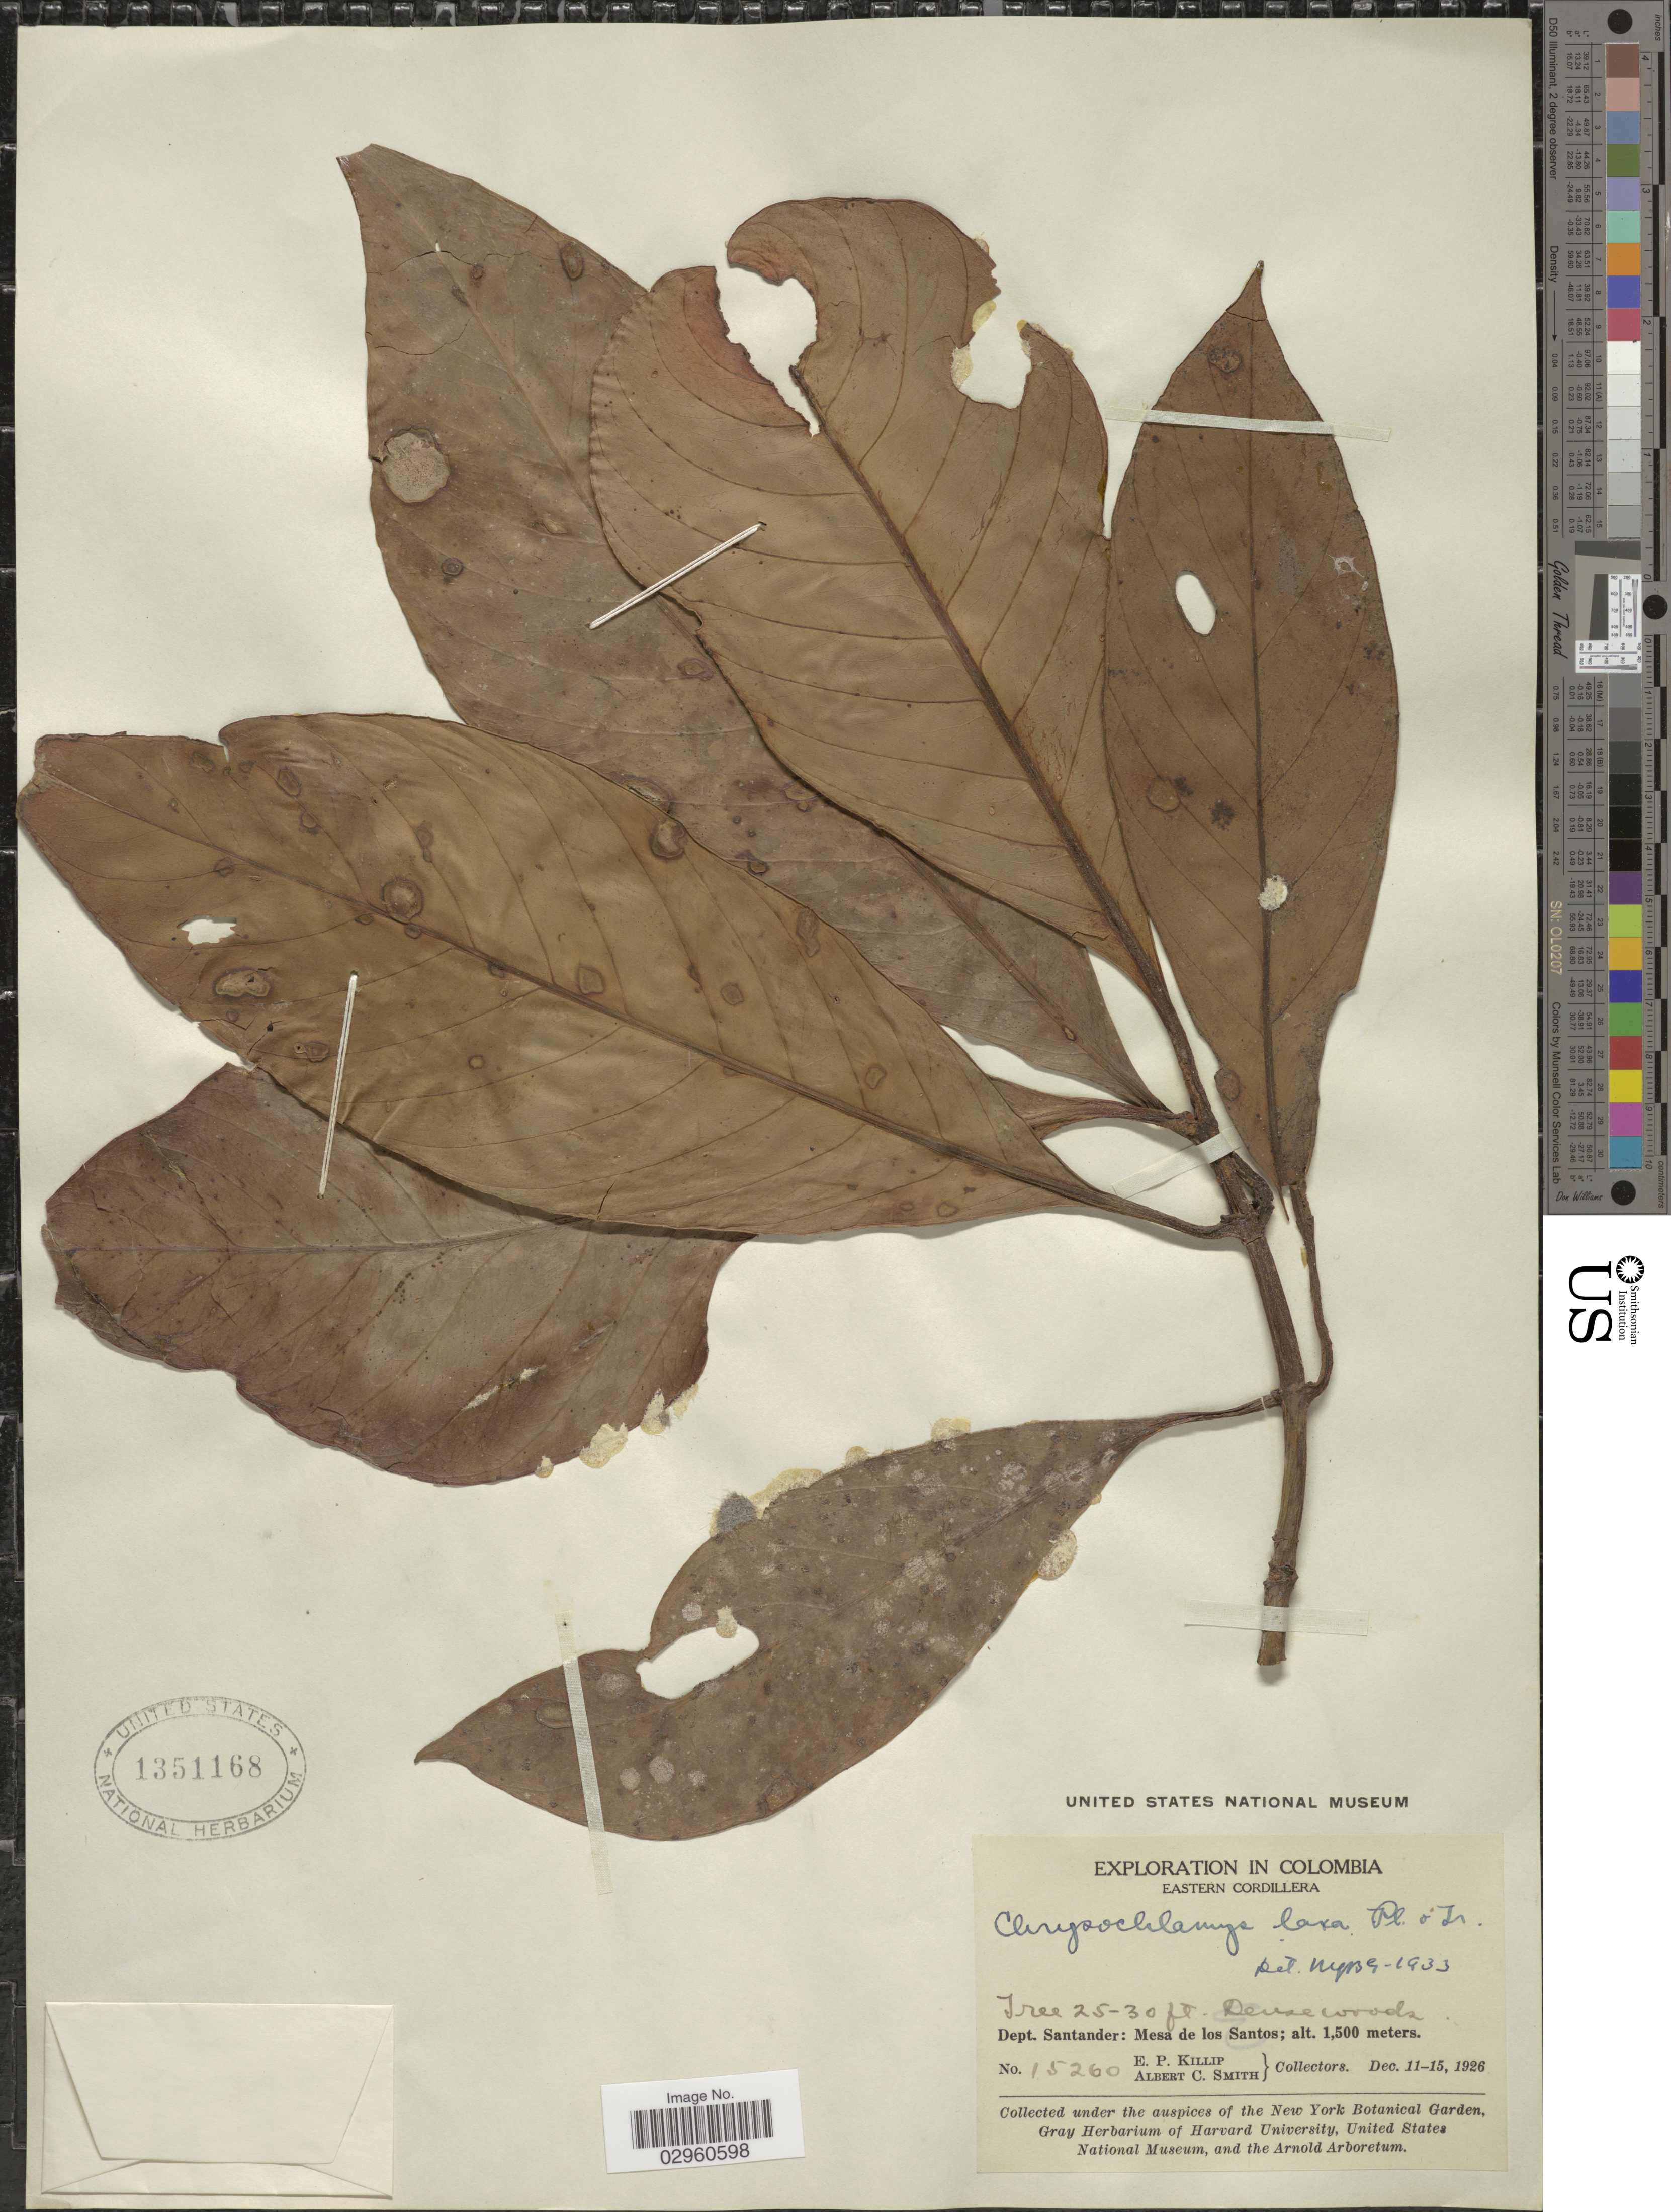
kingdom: Plantae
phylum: Tracheophyta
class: Magnoliopsida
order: Malpighiales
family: Clusiaceae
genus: Chrysochlamys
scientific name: Chrysochlamys laxa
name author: Planch. & Triana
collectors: E. P. Killip & A. C. Smith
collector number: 15260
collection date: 1926-12-11/1926-12-15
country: Colombia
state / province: Santander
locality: Eastern Cordillera. Dept. Santander: Mesa de los Santos.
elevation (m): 1500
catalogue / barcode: US 1351168